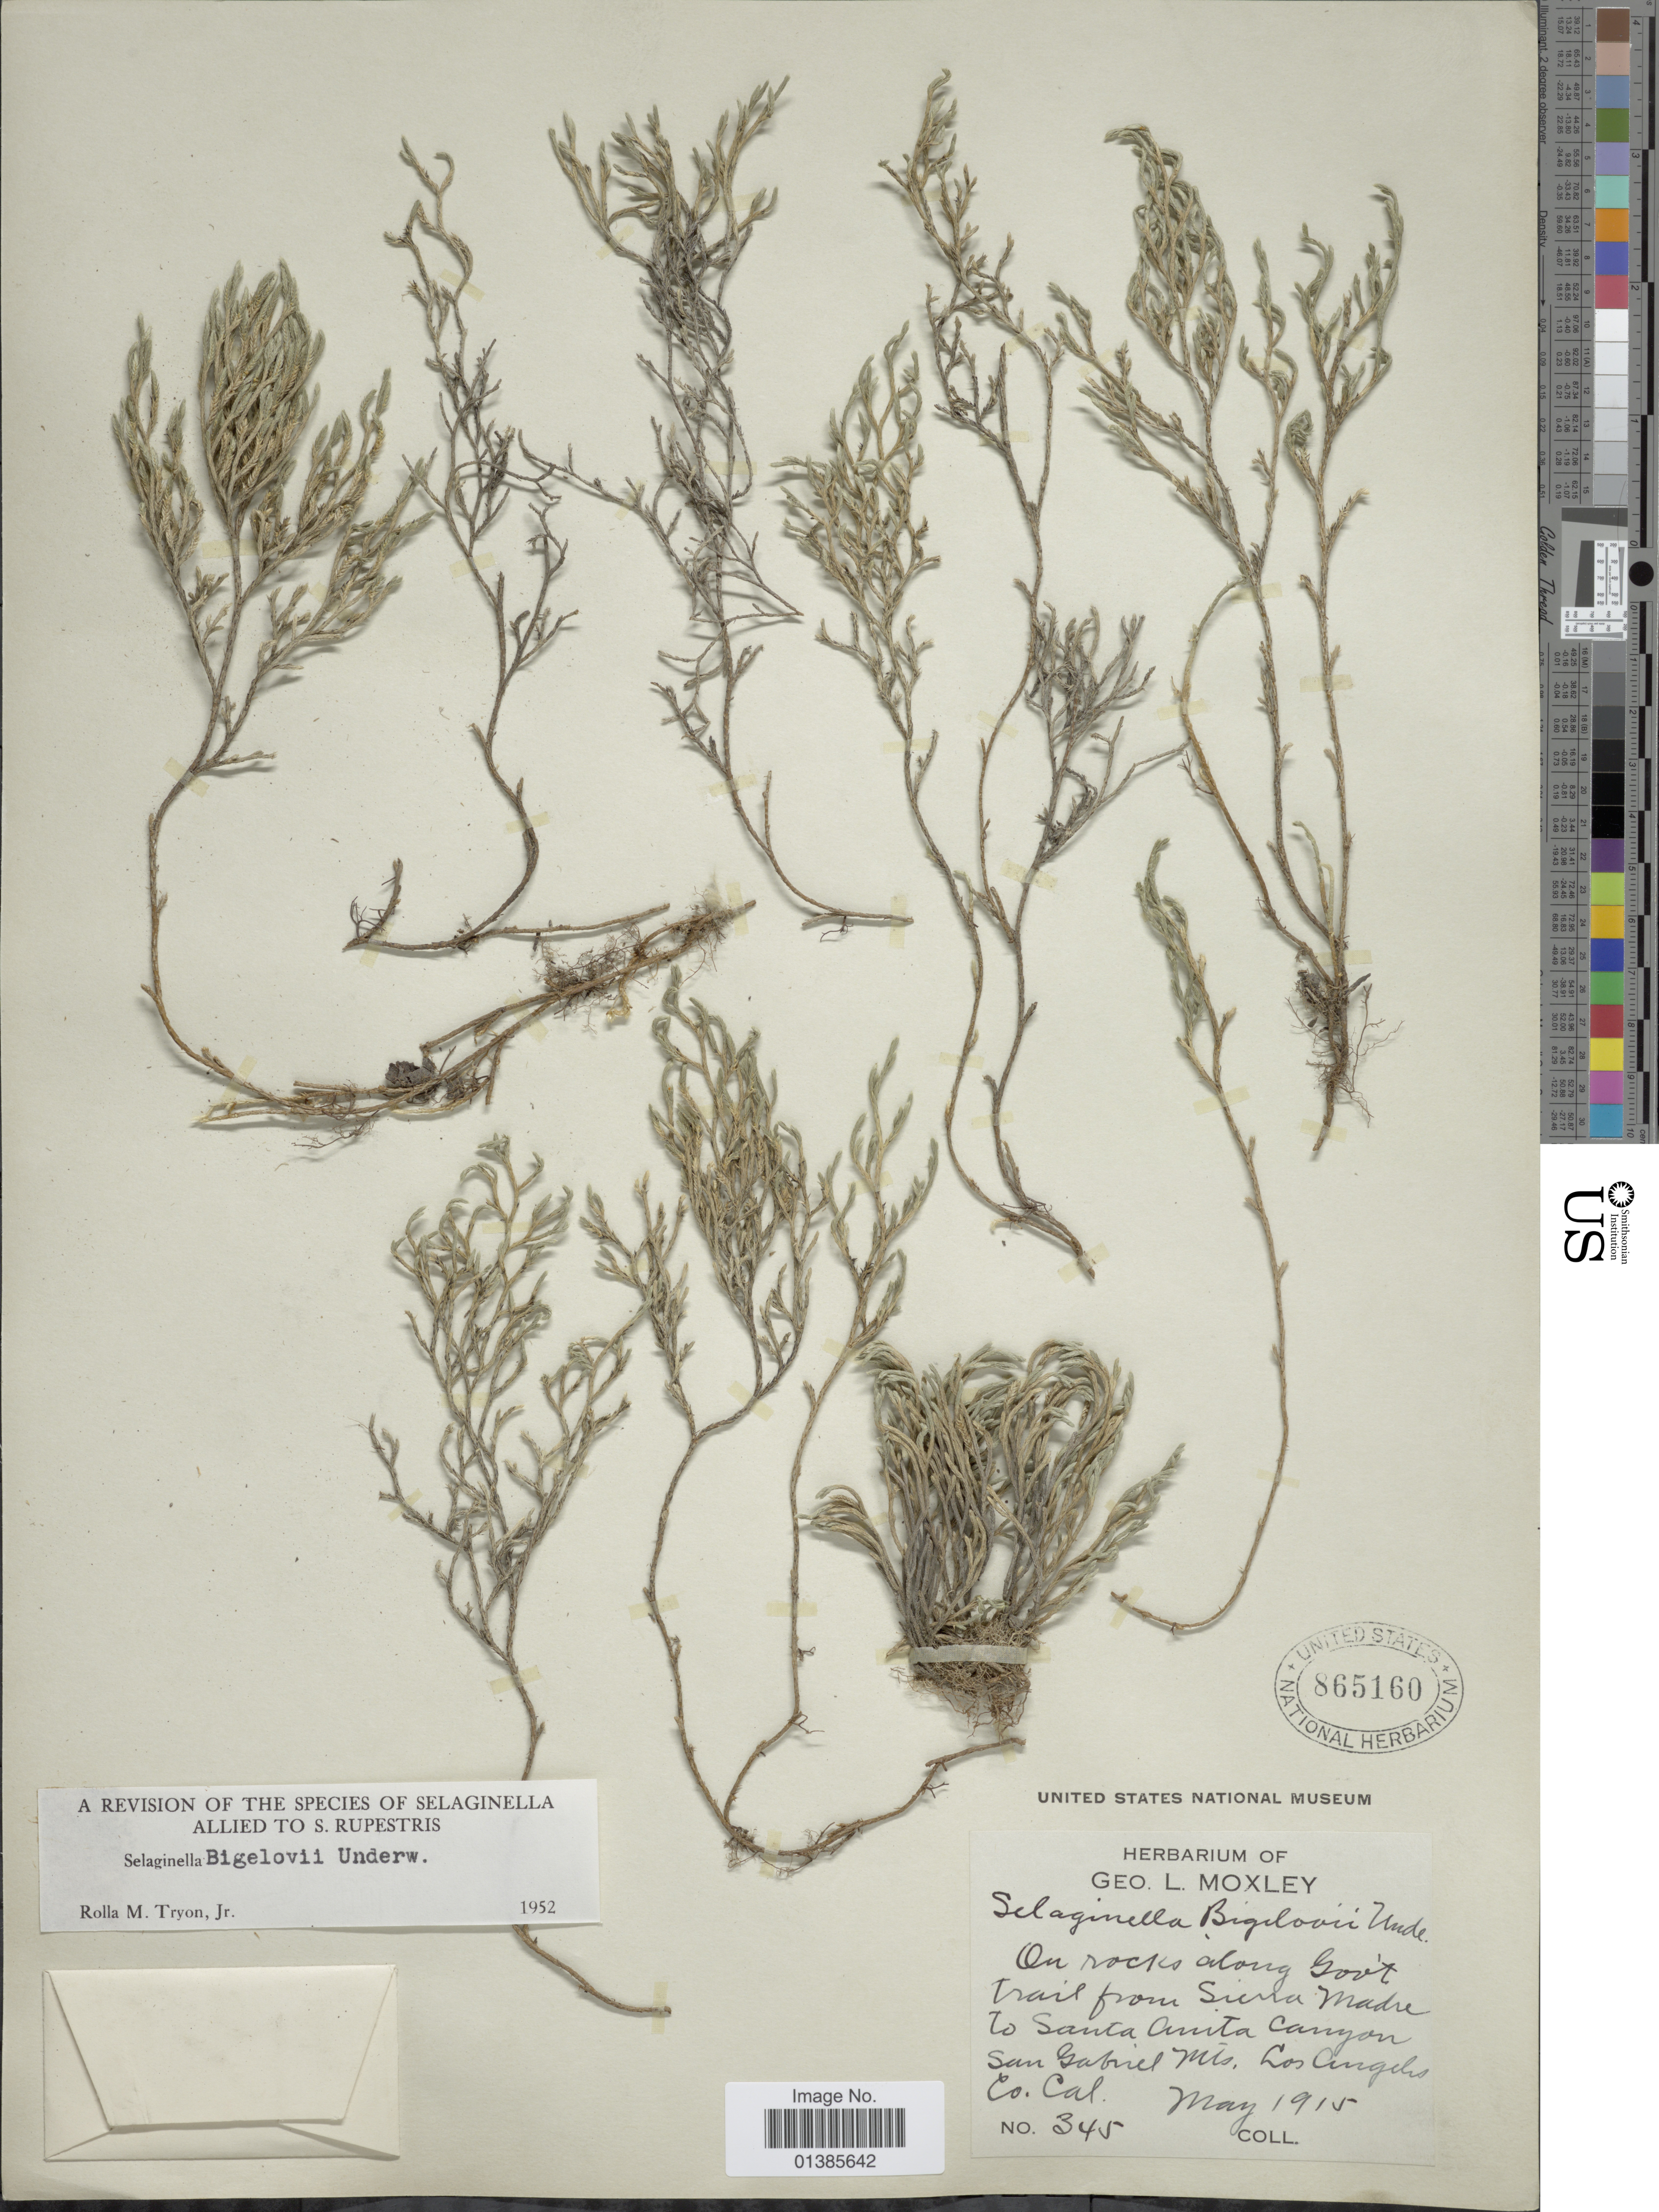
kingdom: Plantae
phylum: Tracheophyta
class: Lycopodiopsida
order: Selaginellales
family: Selaginellaceae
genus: Selaginella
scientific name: Selaginella bigelovii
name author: Underw.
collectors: ex herb. Geo. L. Moxley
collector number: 345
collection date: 1915-05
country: United States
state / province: California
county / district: Los Angeles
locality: On rocks along Gov't Trail from Sierra Madre to Santa Anita Canyon, San Gabriel Mts., Los Angeles Co.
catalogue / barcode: US 865160